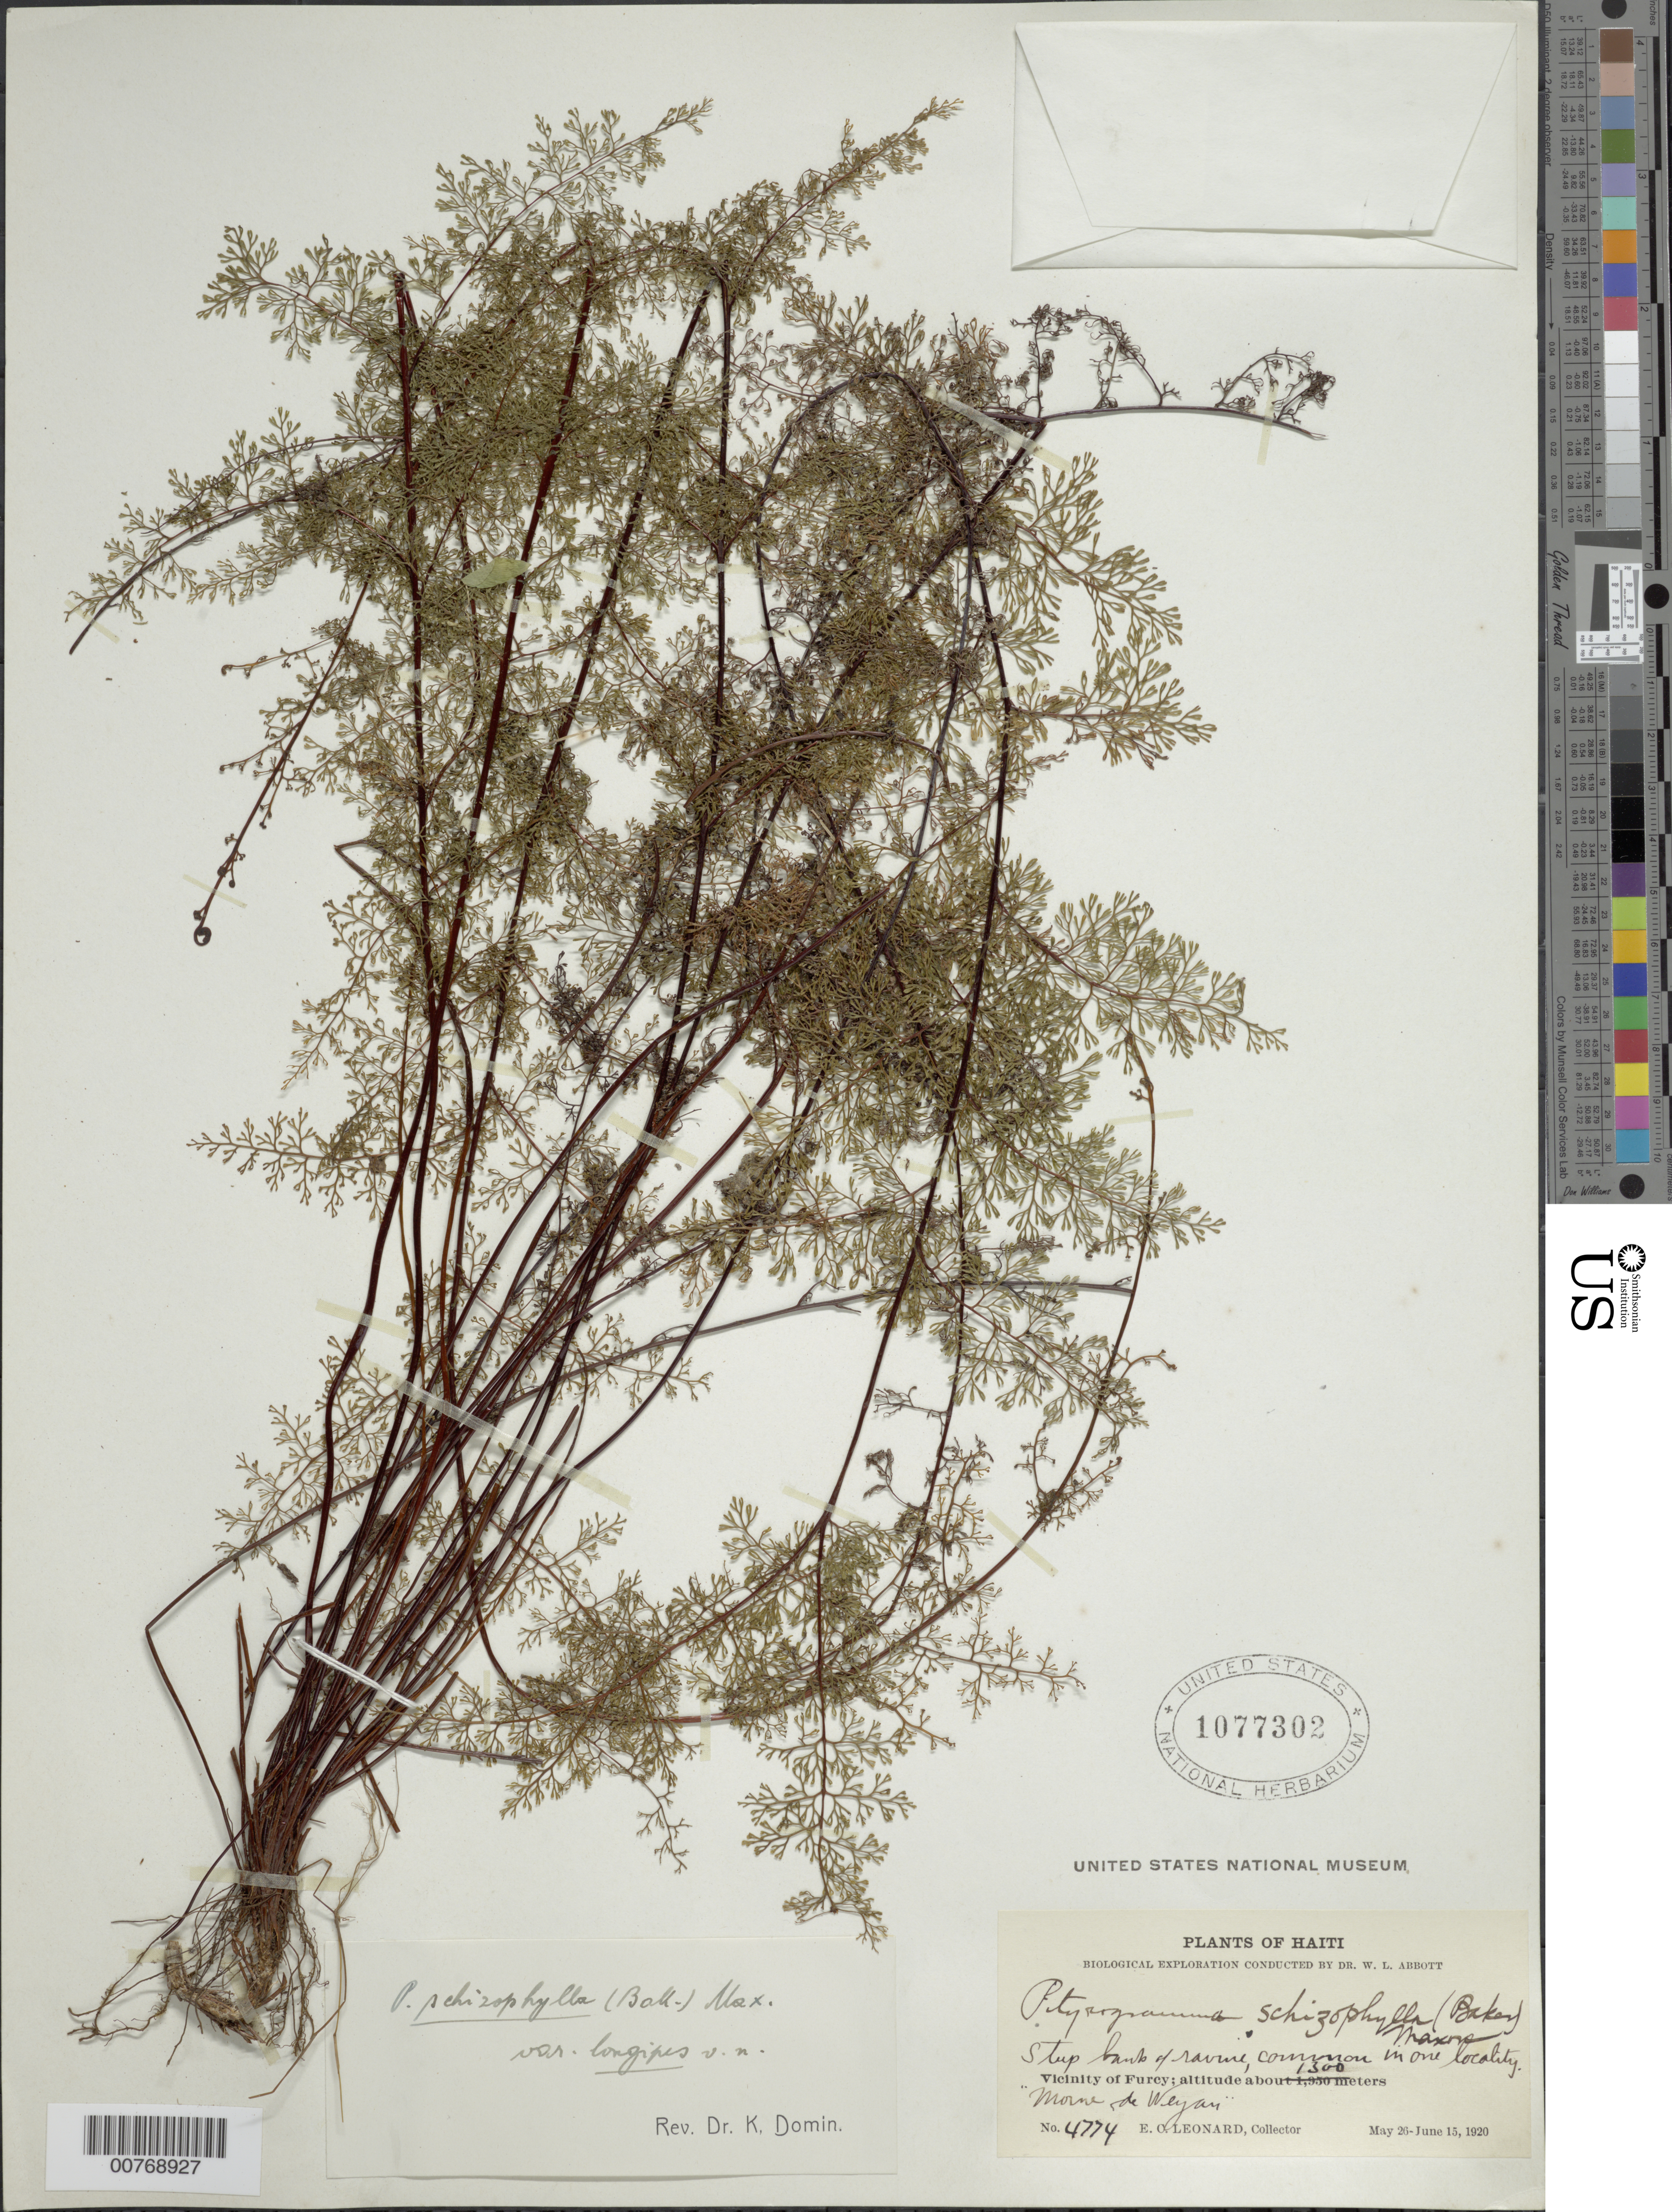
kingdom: Plantae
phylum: Tracheophyta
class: Polypodiopsida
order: Polypodiales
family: Pteridaceae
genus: Pityrogramma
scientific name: Pityrogramma schizophylla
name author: (Baker) Maxon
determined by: Domin, K.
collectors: E. C. Leonard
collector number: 4774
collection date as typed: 26 May 1920 15 Jun 1920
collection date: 1920-05-26/1920-06-15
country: Haiti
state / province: Ouest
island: Hispaniola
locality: Vicinity of Furcy, Morne de Wezan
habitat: Rocky banks of ravine, common in one locality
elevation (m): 1300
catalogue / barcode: US 1077302